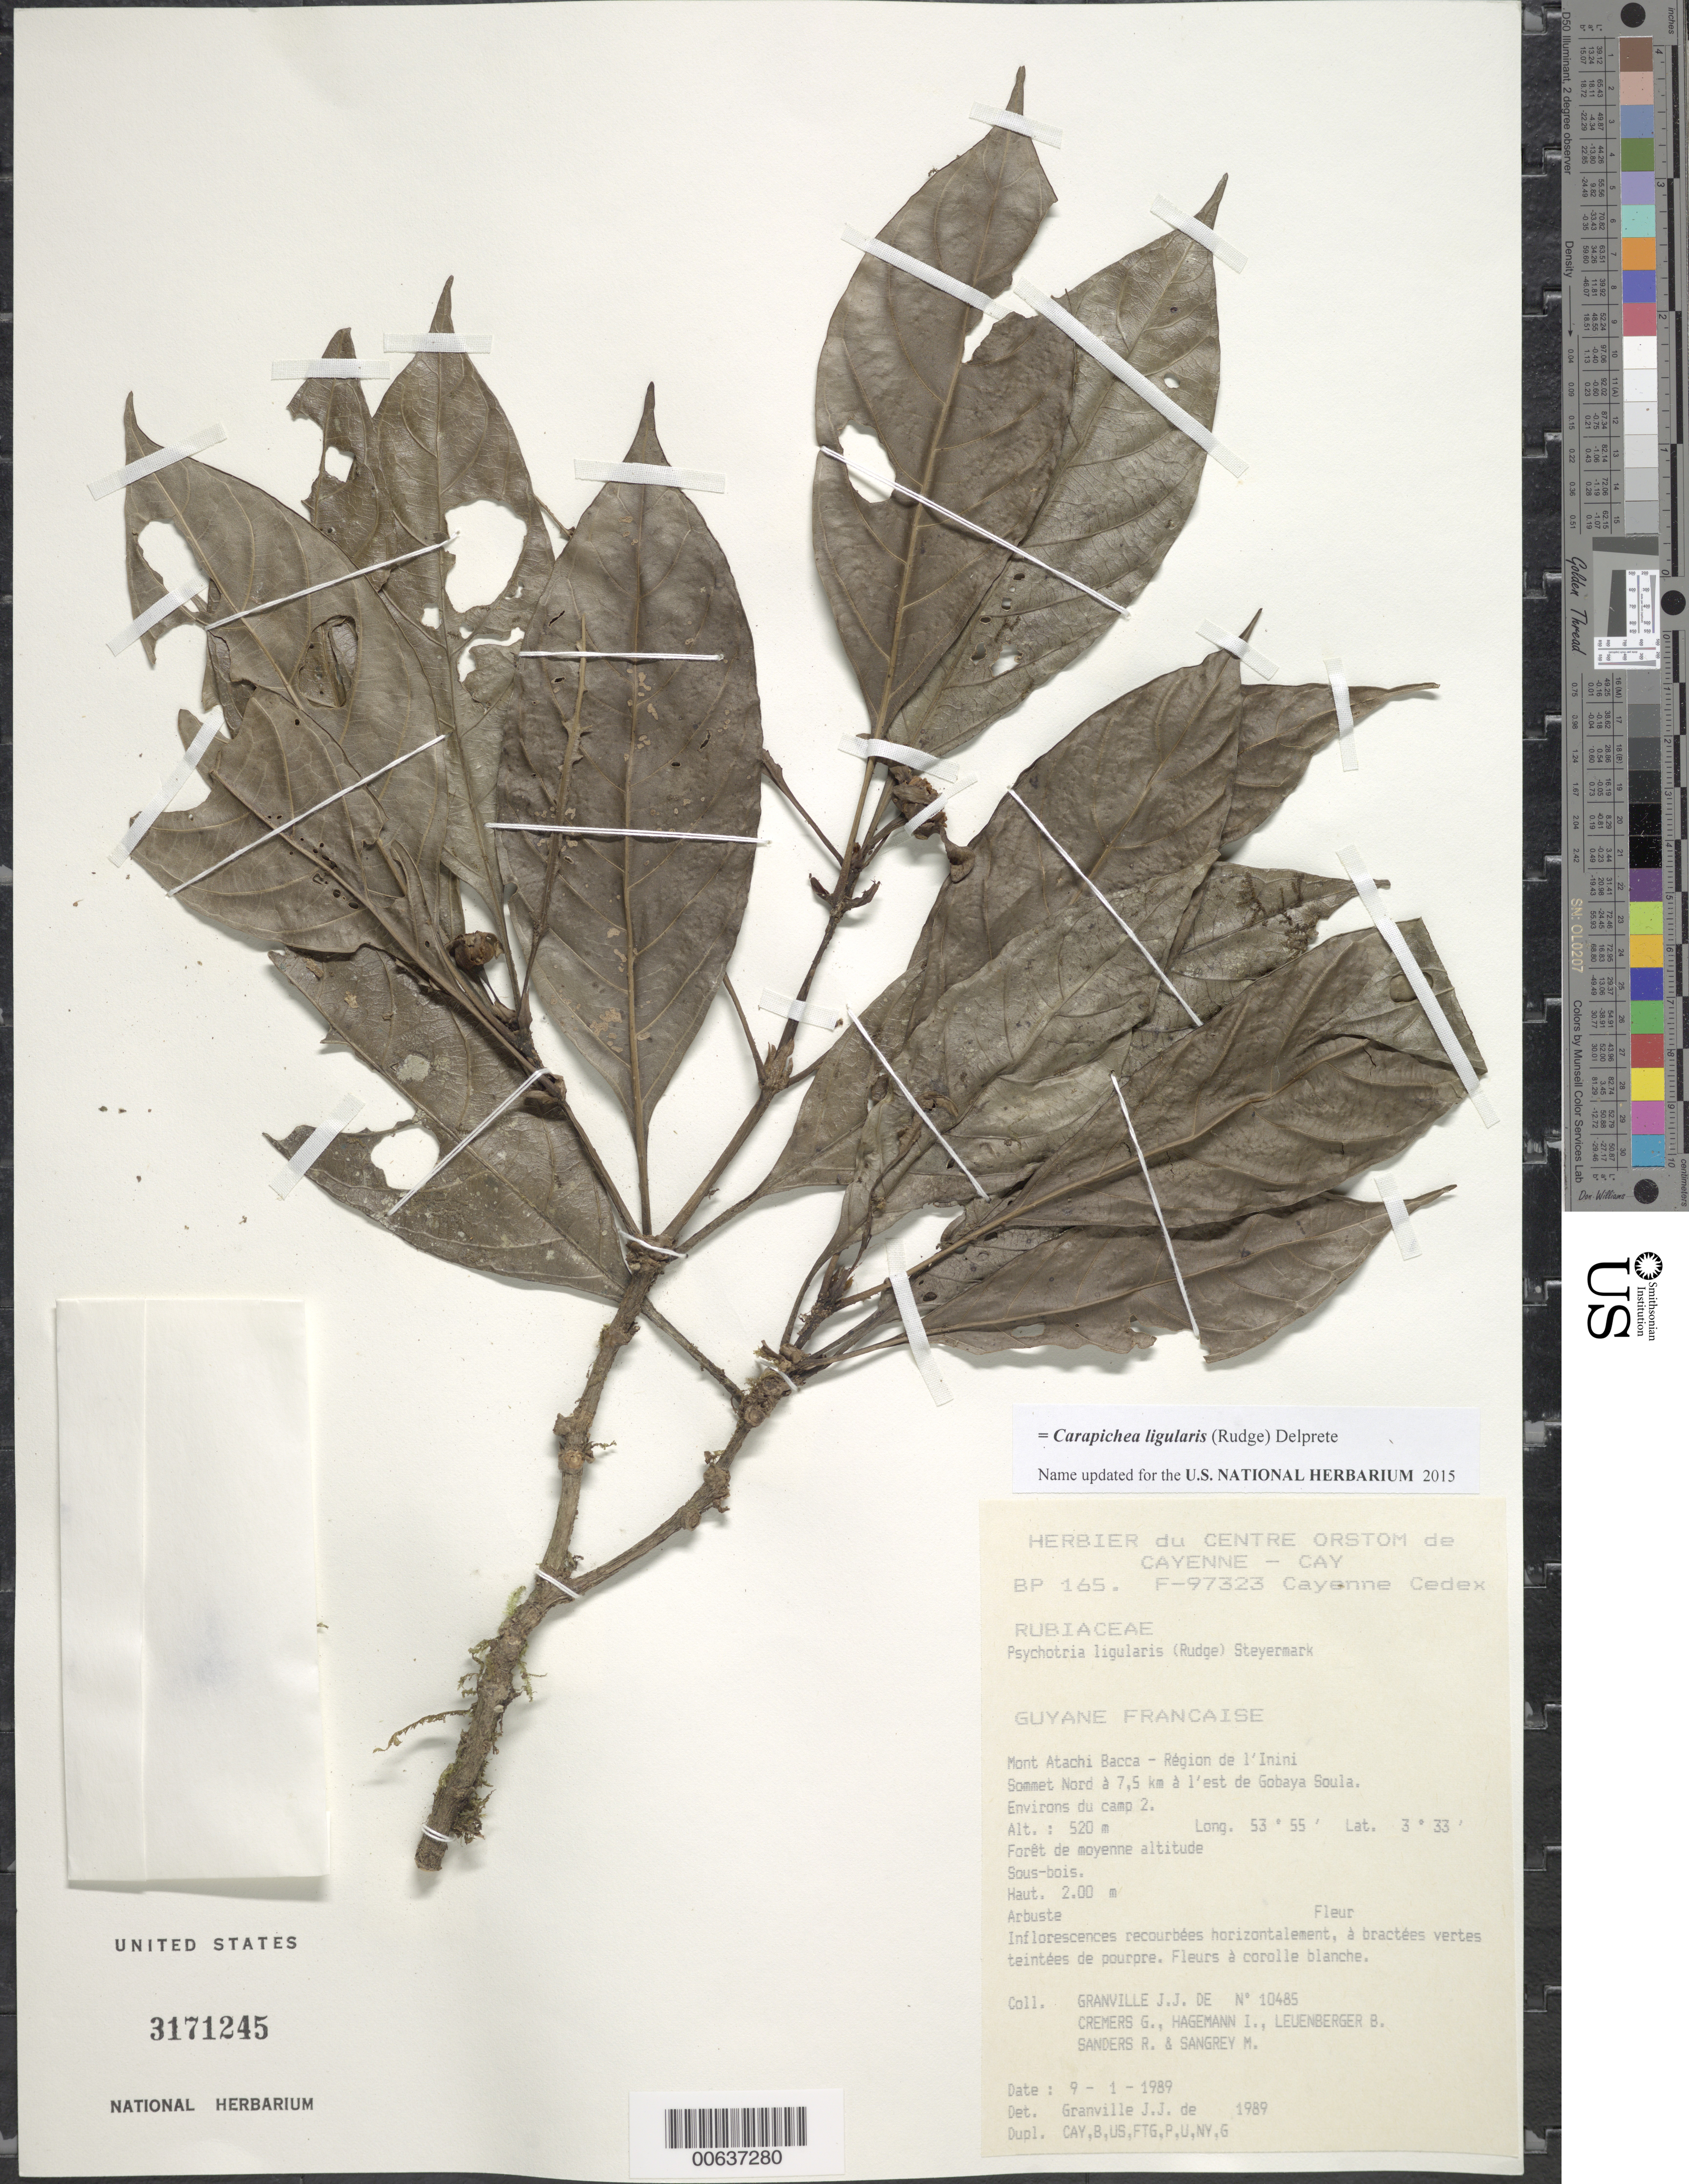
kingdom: Plantae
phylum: Tracheophyta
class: Magnoliopsida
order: Gentianales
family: Rubiaceae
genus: Psychotria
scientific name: Psychotria ligularis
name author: (Rudge) Steyerm.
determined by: Granville, J. J. de, (CAY), Institut de Recherche pour le Developpement (IRD) (FRENCH GUIANA)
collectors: J.-J. de Granville, G. Cremers, J. Hagemann, B. E. Leuenberger & M. S. Sangrey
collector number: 10485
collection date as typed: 9-Jan-89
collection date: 1989-01-09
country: French Guiana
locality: Mont Atachi Bacca, région de l'Inini. Sommet nord, a 7.5 km a l'est de Gobaya Soula. Env. du camp 2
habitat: Foret de moyenne altitude, sous-bois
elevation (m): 520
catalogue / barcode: US 3171245